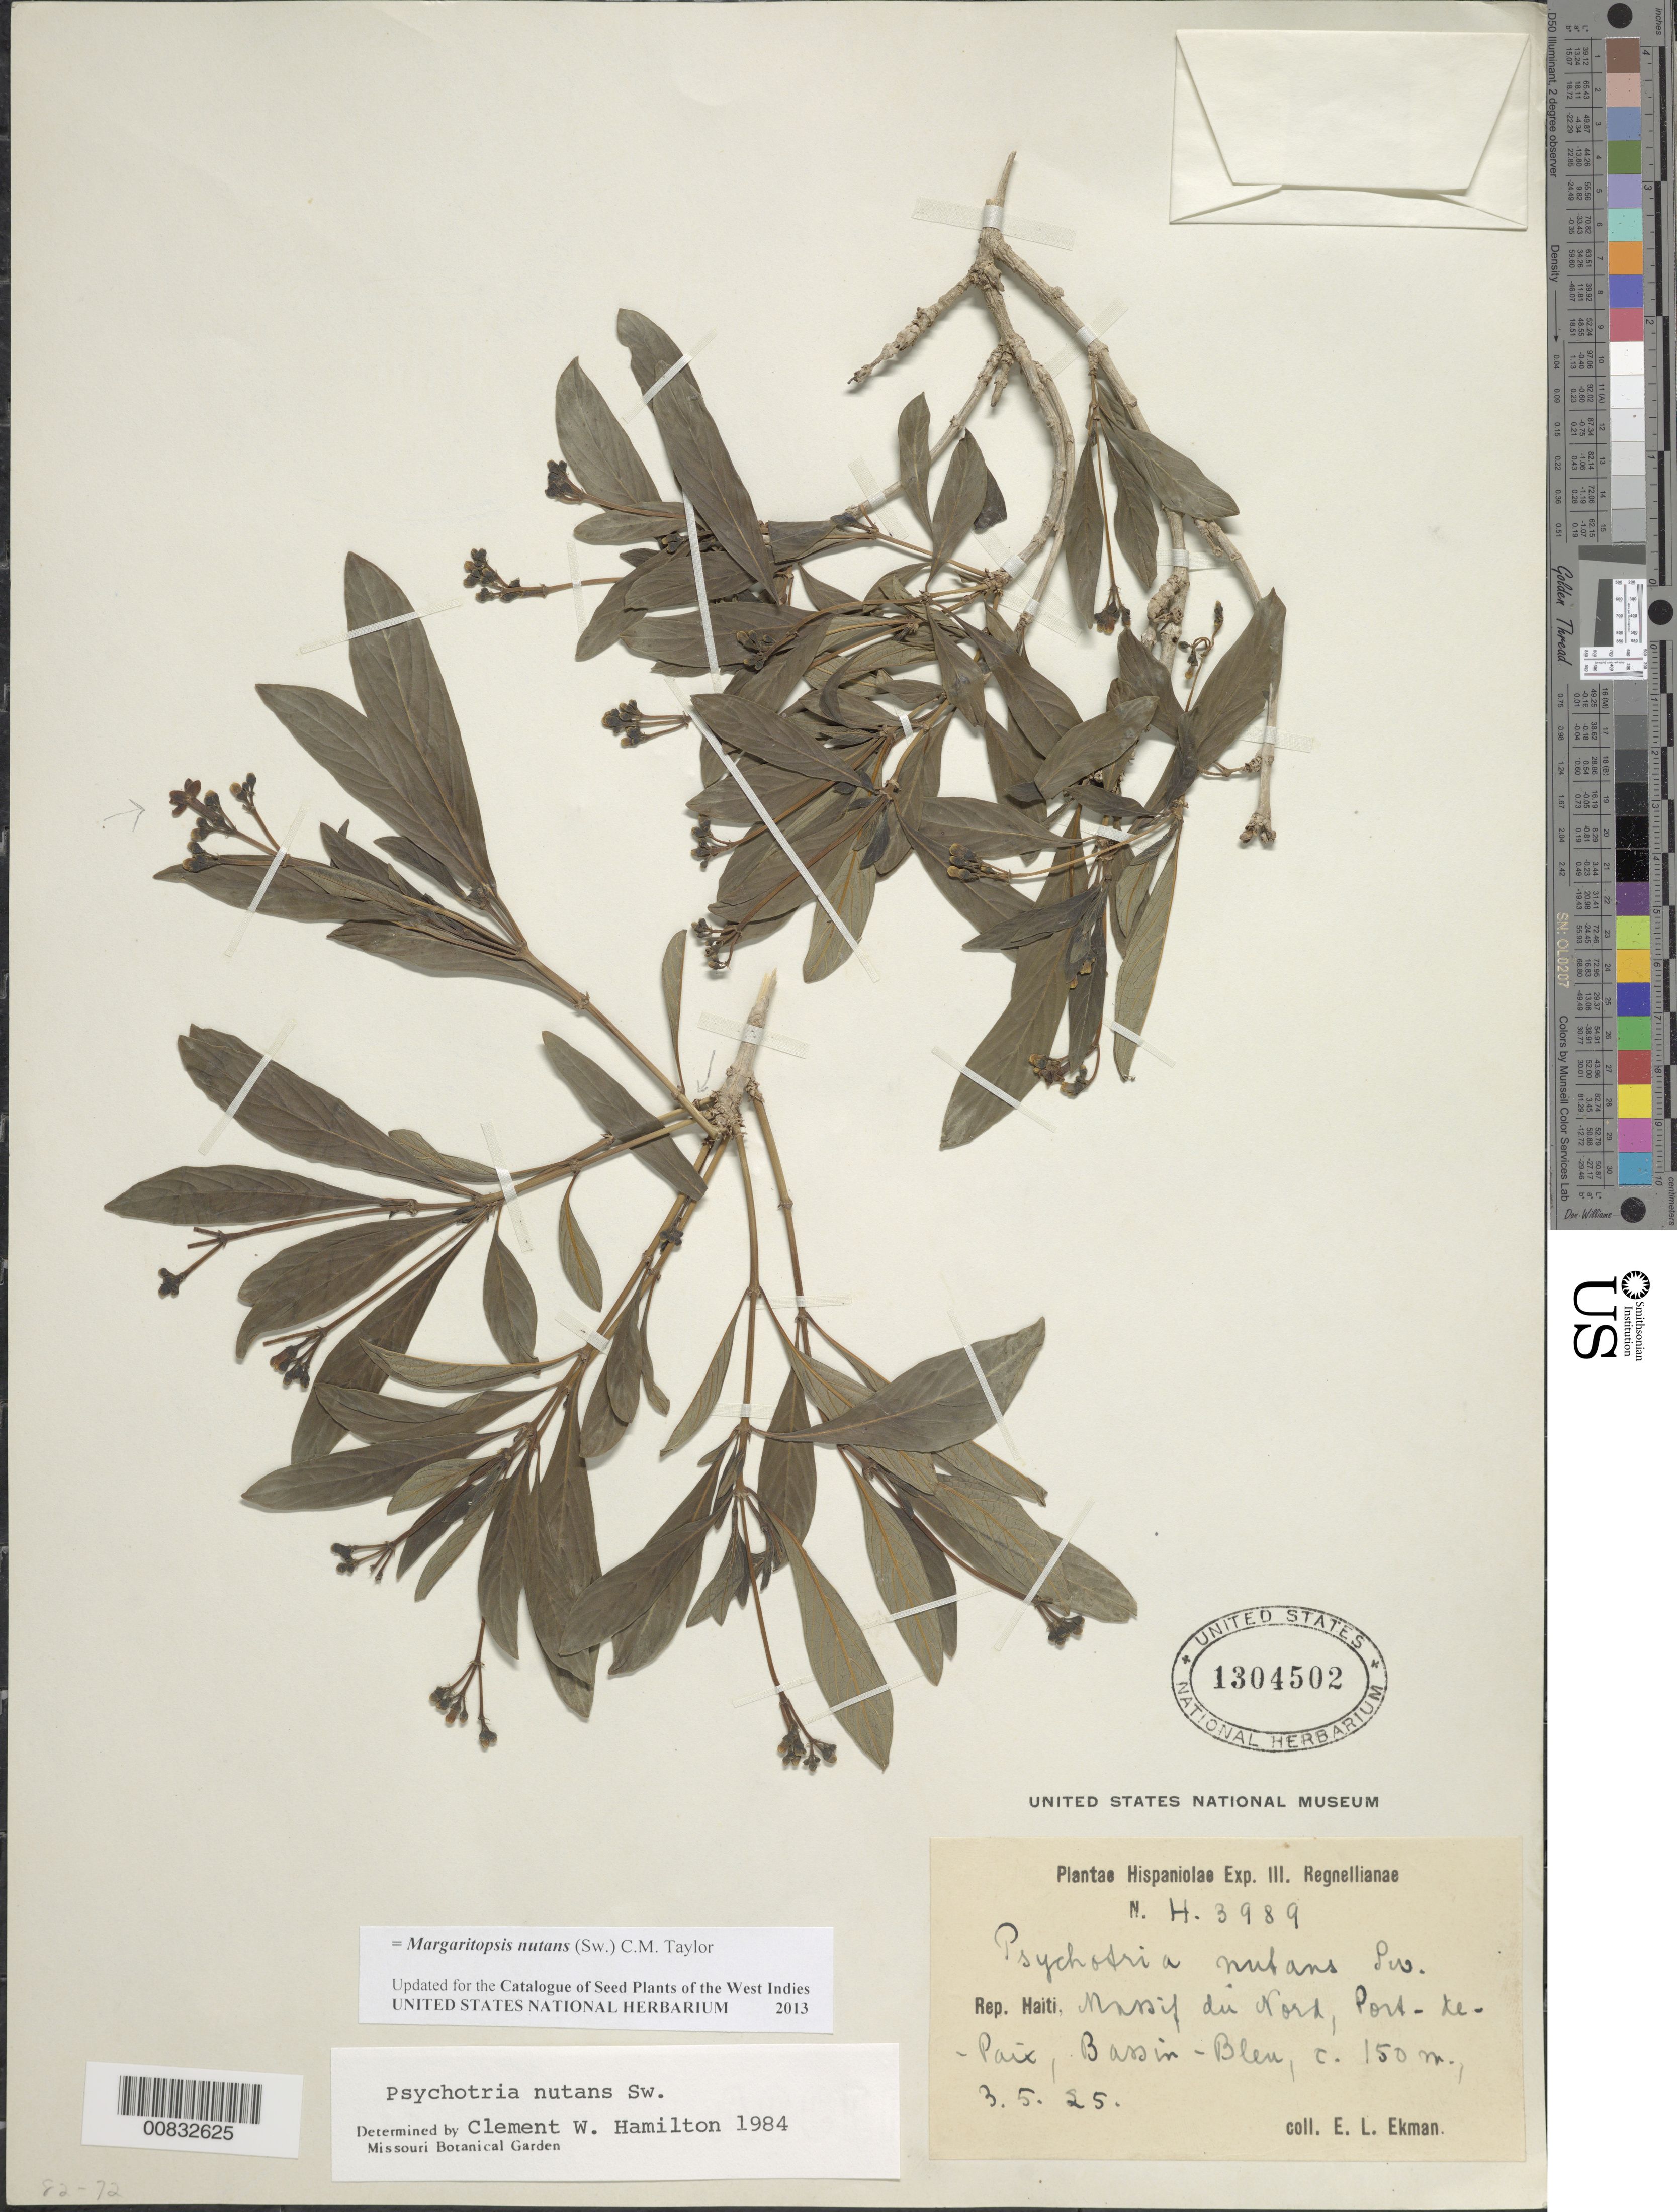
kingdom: Plantae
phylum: Tracheophyta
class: Magnoliopsida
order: Gentianales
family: Rubiaceae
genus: Margaritopsis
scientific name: Margaritopsis nutans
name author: (Sw.) C.M. Taylor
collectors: E. L. Ekman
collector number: H 3989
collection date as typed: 03 May 1925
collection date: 1925-05-03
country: Haiti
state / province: Nord-Ouest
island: Hispaniola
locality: Massif du Nord, Port de Paix, Bassin-Bleu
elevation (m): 150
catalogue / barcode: US 1304502